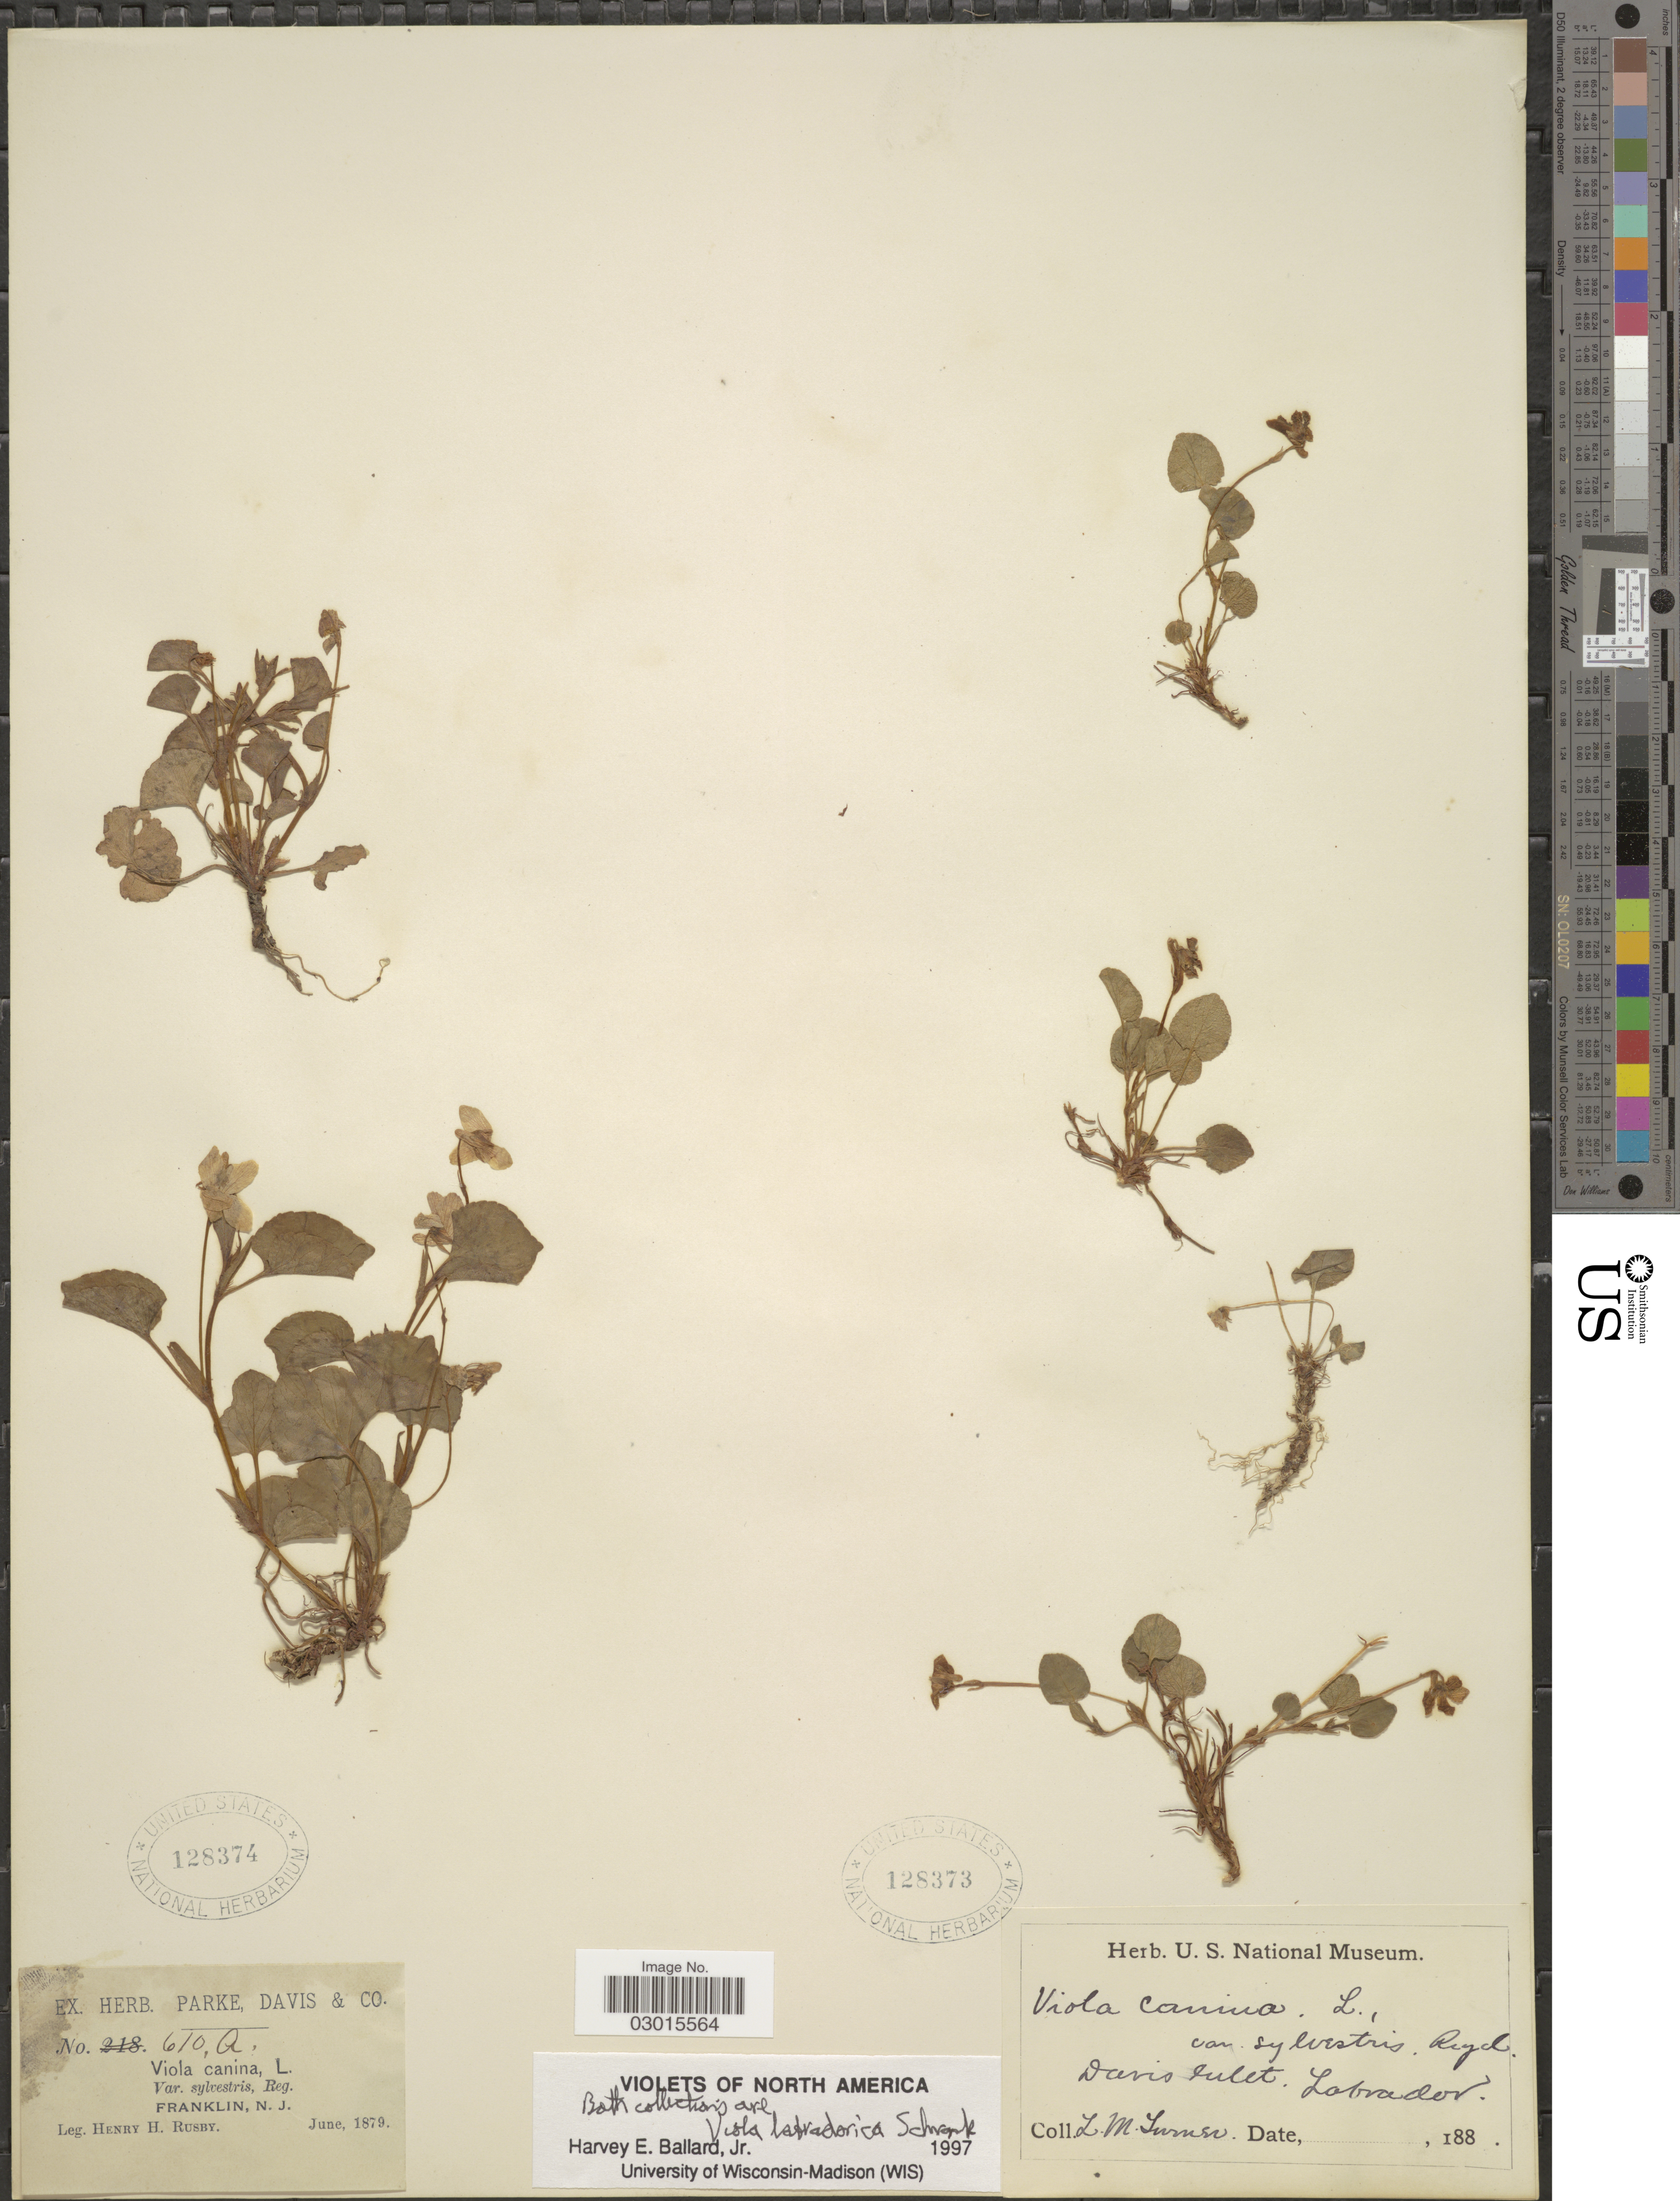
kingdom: Plantae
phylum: Tracheophyta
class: Magnoliopsida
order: Malpighiales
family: Violaceae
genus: Viola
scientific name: Viola labradorica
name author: Schrank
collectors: L. M. Turner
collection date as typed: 188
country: Canada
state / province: Newfoundland and Labrador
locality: Davis Inlet. Labrador.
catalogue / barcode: US 128373-2